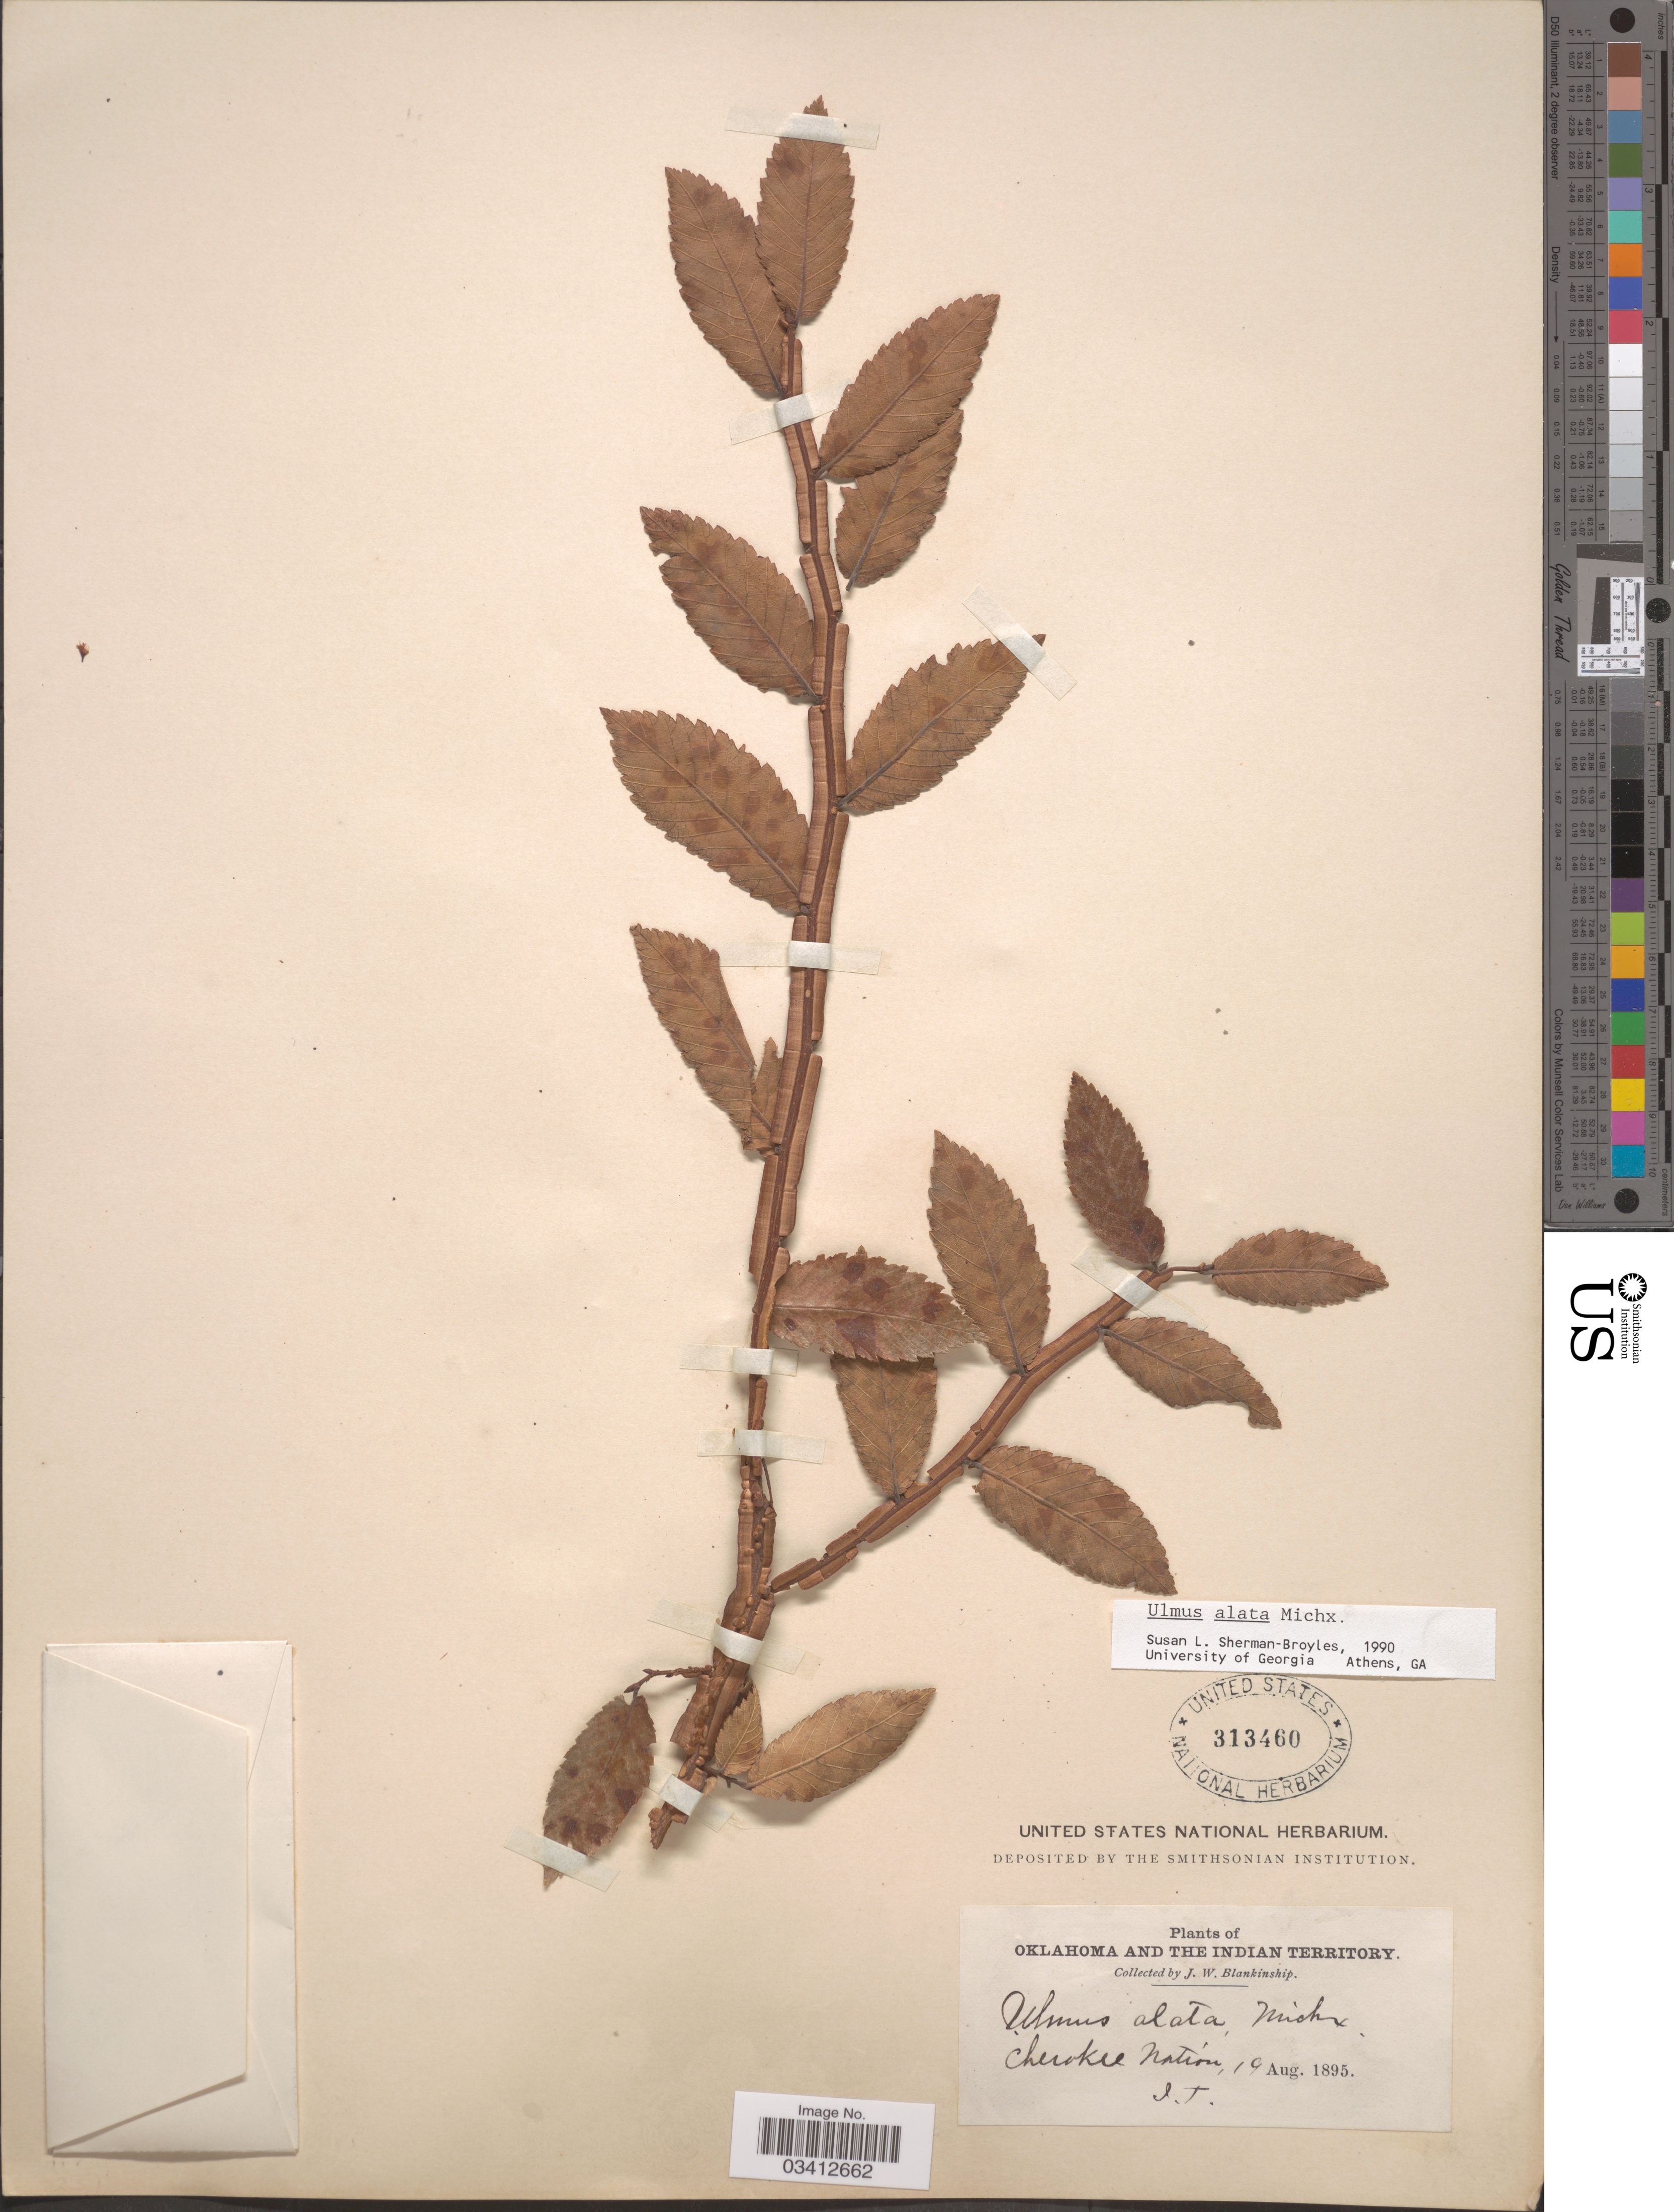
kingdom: Plantae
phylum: Tracheophyta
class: Magnoliopsida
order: Rosales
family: Ulmaceae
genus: Ulmus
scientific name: Ulmus alata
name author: Michx.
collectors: J. W. Blankinship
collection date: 1895-08-19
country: United States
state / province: Oklahoma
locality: The Indian Territory. Cherokee Nation, I.T.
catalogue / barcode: US 313460